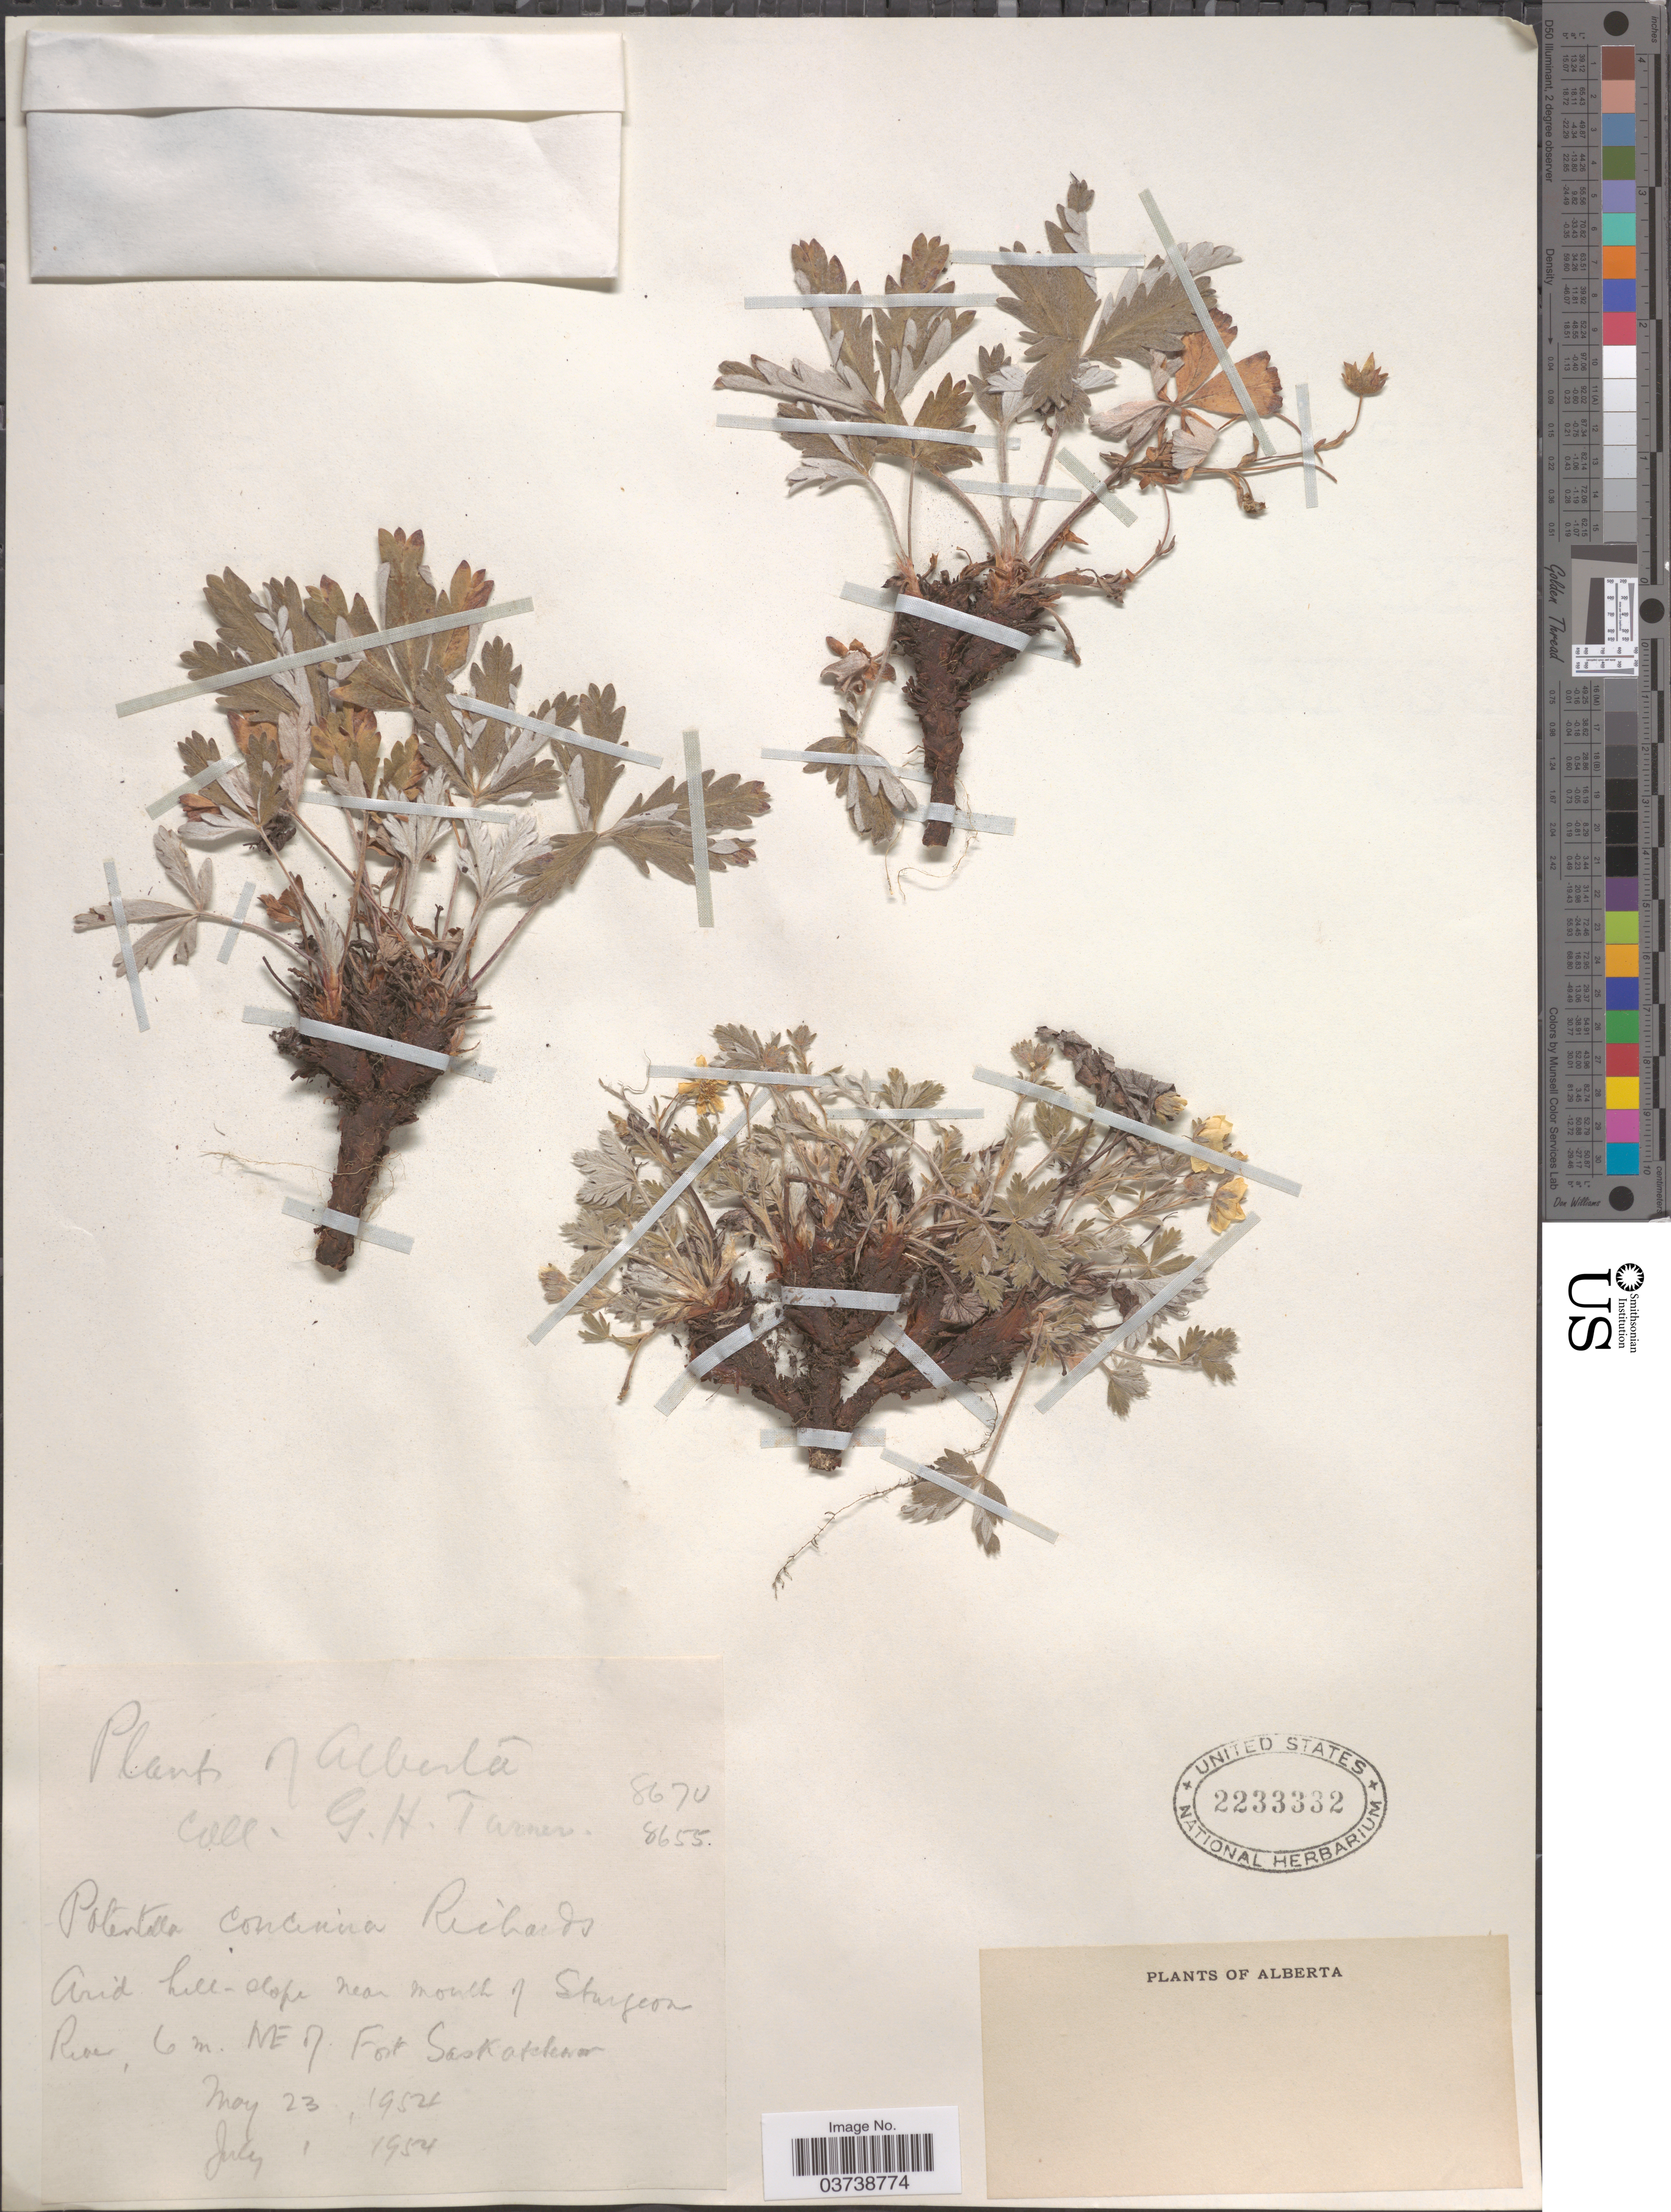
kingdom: Plantae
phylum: Tracheophyta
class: Magnoliopsida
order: Rosales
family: Rosaceae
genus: Potentilla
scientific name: Potentilla concinna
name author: Richardson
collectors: G. H. Turner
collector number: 8670/8655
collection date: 1954-05-23/1954-07-01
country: Canada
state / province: Alberta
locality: Arid hill-slope near mouth of Sturgeon River, 6 m. NE of Fort Saskatchewan.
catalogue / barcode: US 2233332